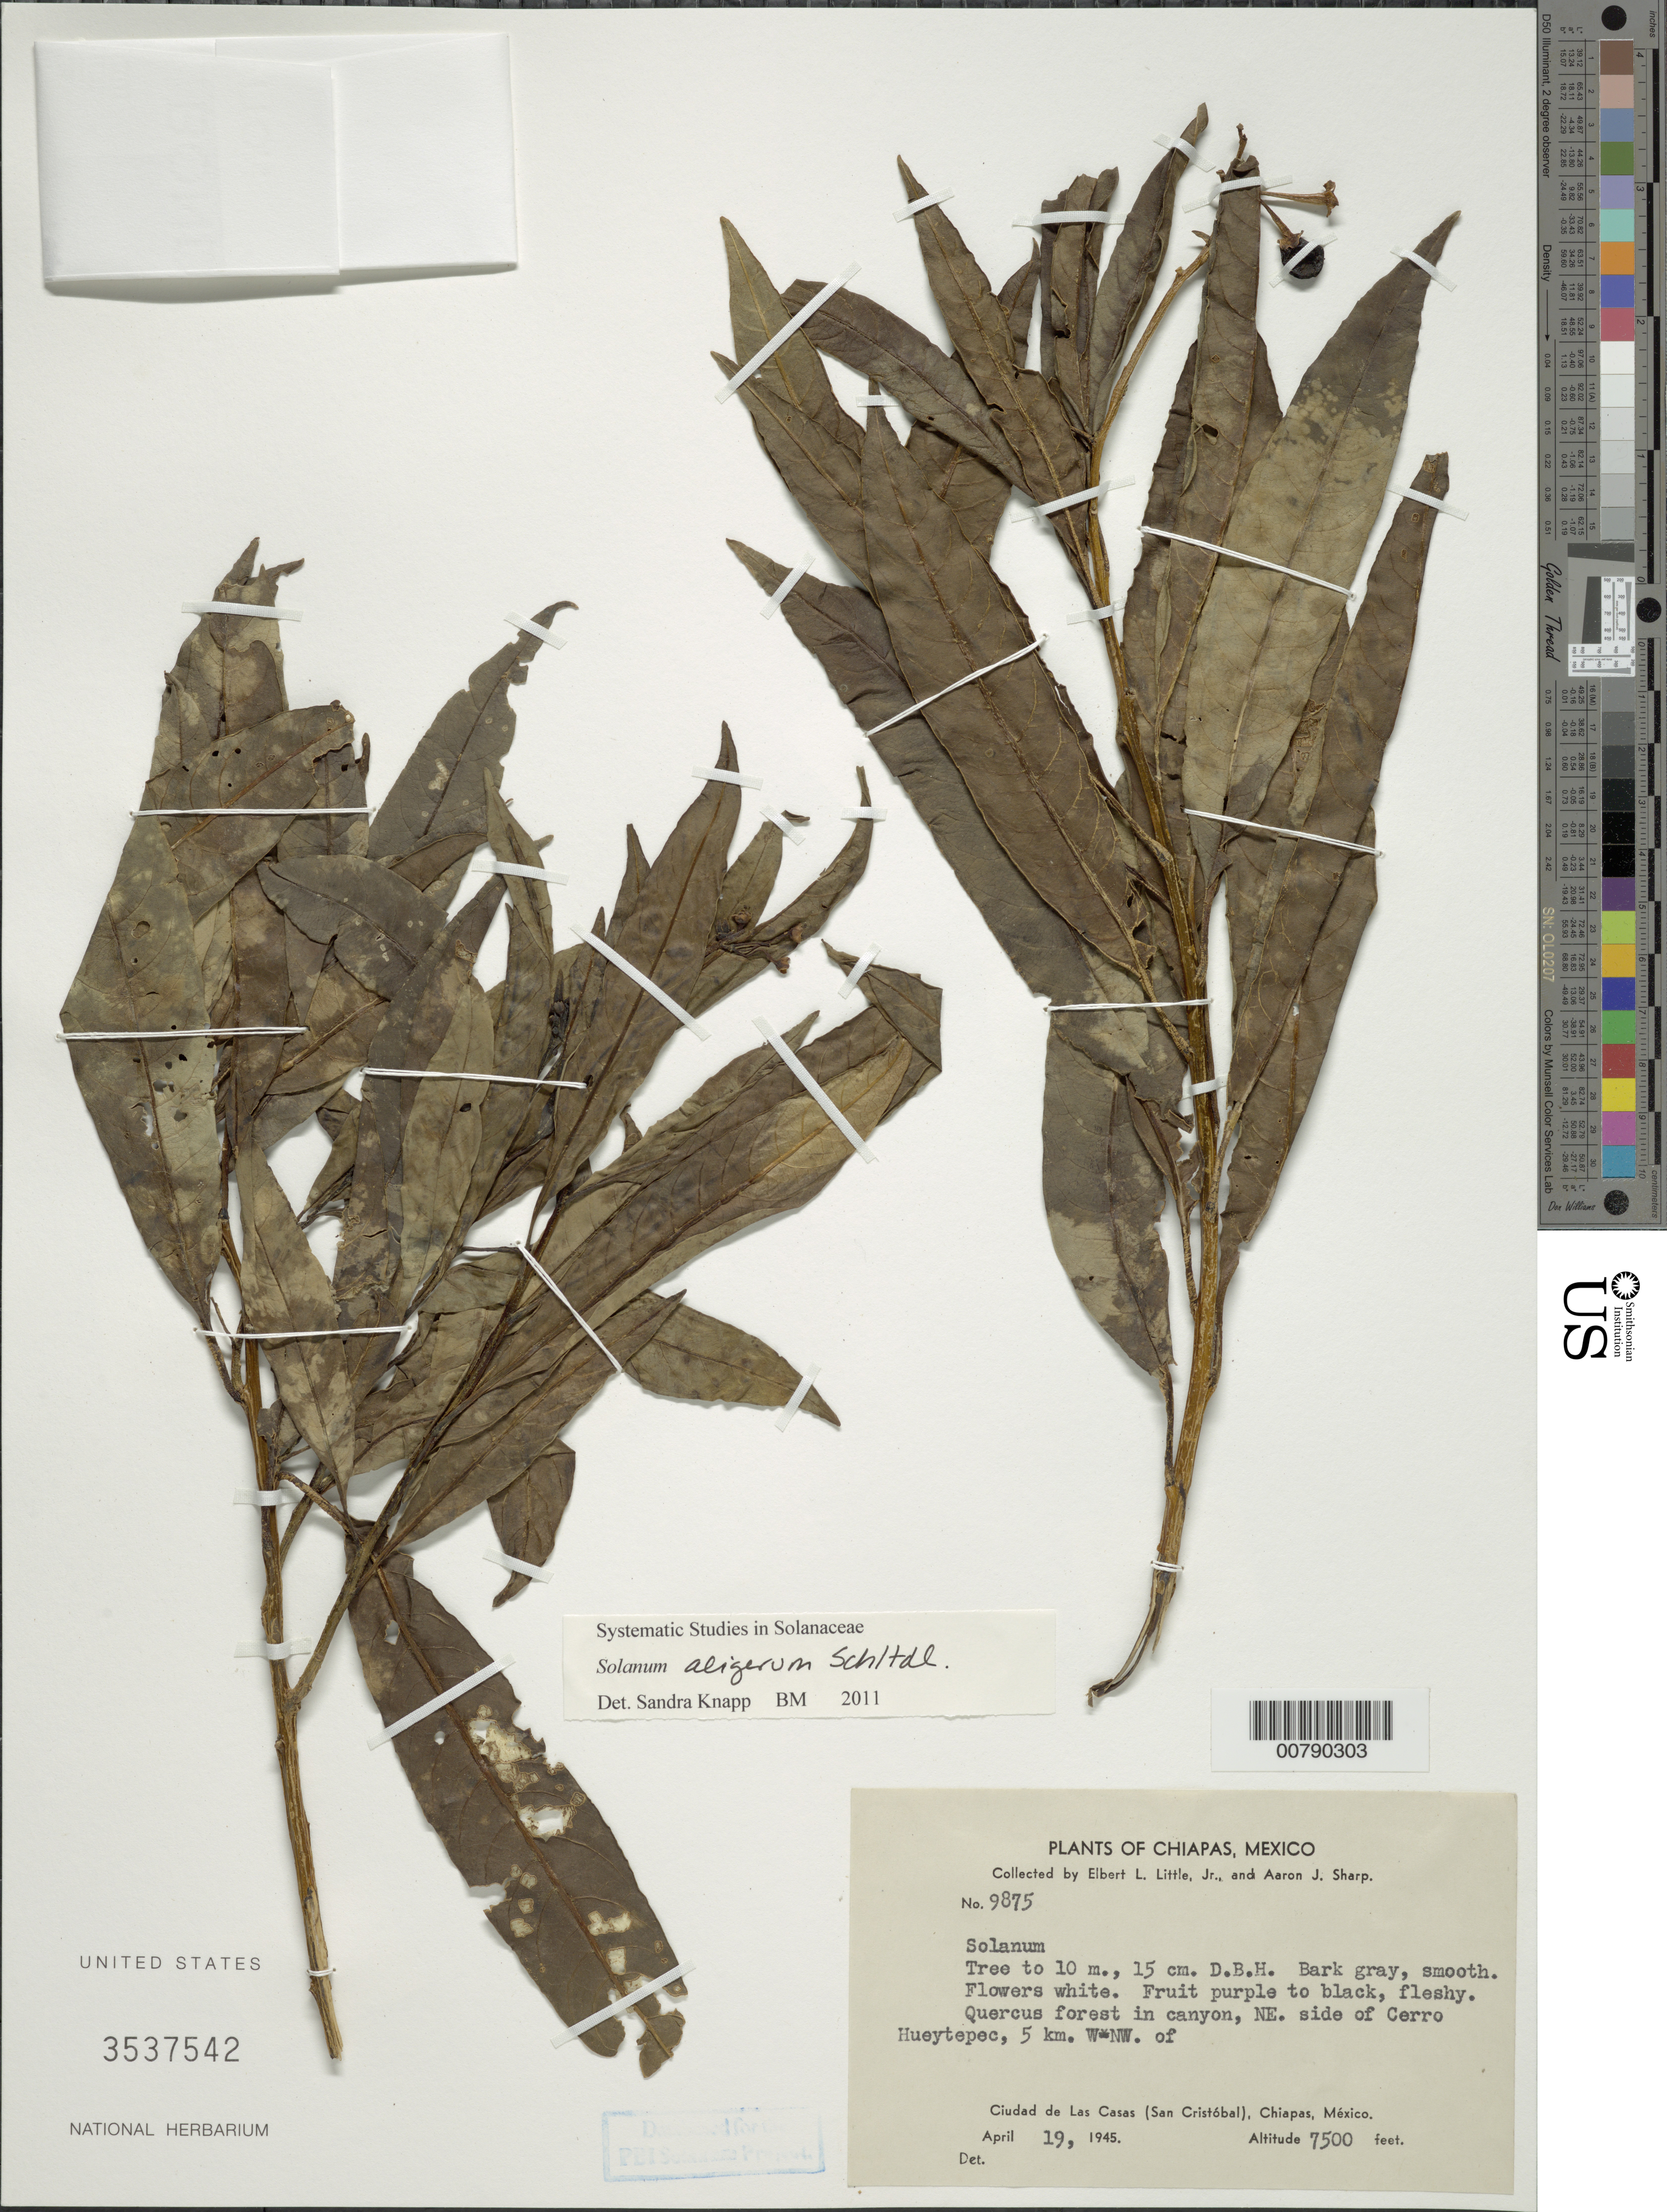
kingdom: Plantae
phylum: Tracheophyta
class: Magnoliopsida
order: Solanales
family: Solanaceae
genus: Solanum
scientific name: Solanum aligerum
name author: Schltdl.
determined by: Knapp, S. D.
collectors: E. L. Little & A. J. Sharp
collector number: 9875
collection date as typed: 19 Apr 1945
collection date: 1945-04-19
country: Mexico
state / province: Chiapas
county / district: San Cristóbal de las Casas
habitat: Quercus forest in canyon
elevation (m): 2301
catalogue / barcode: US 3537542